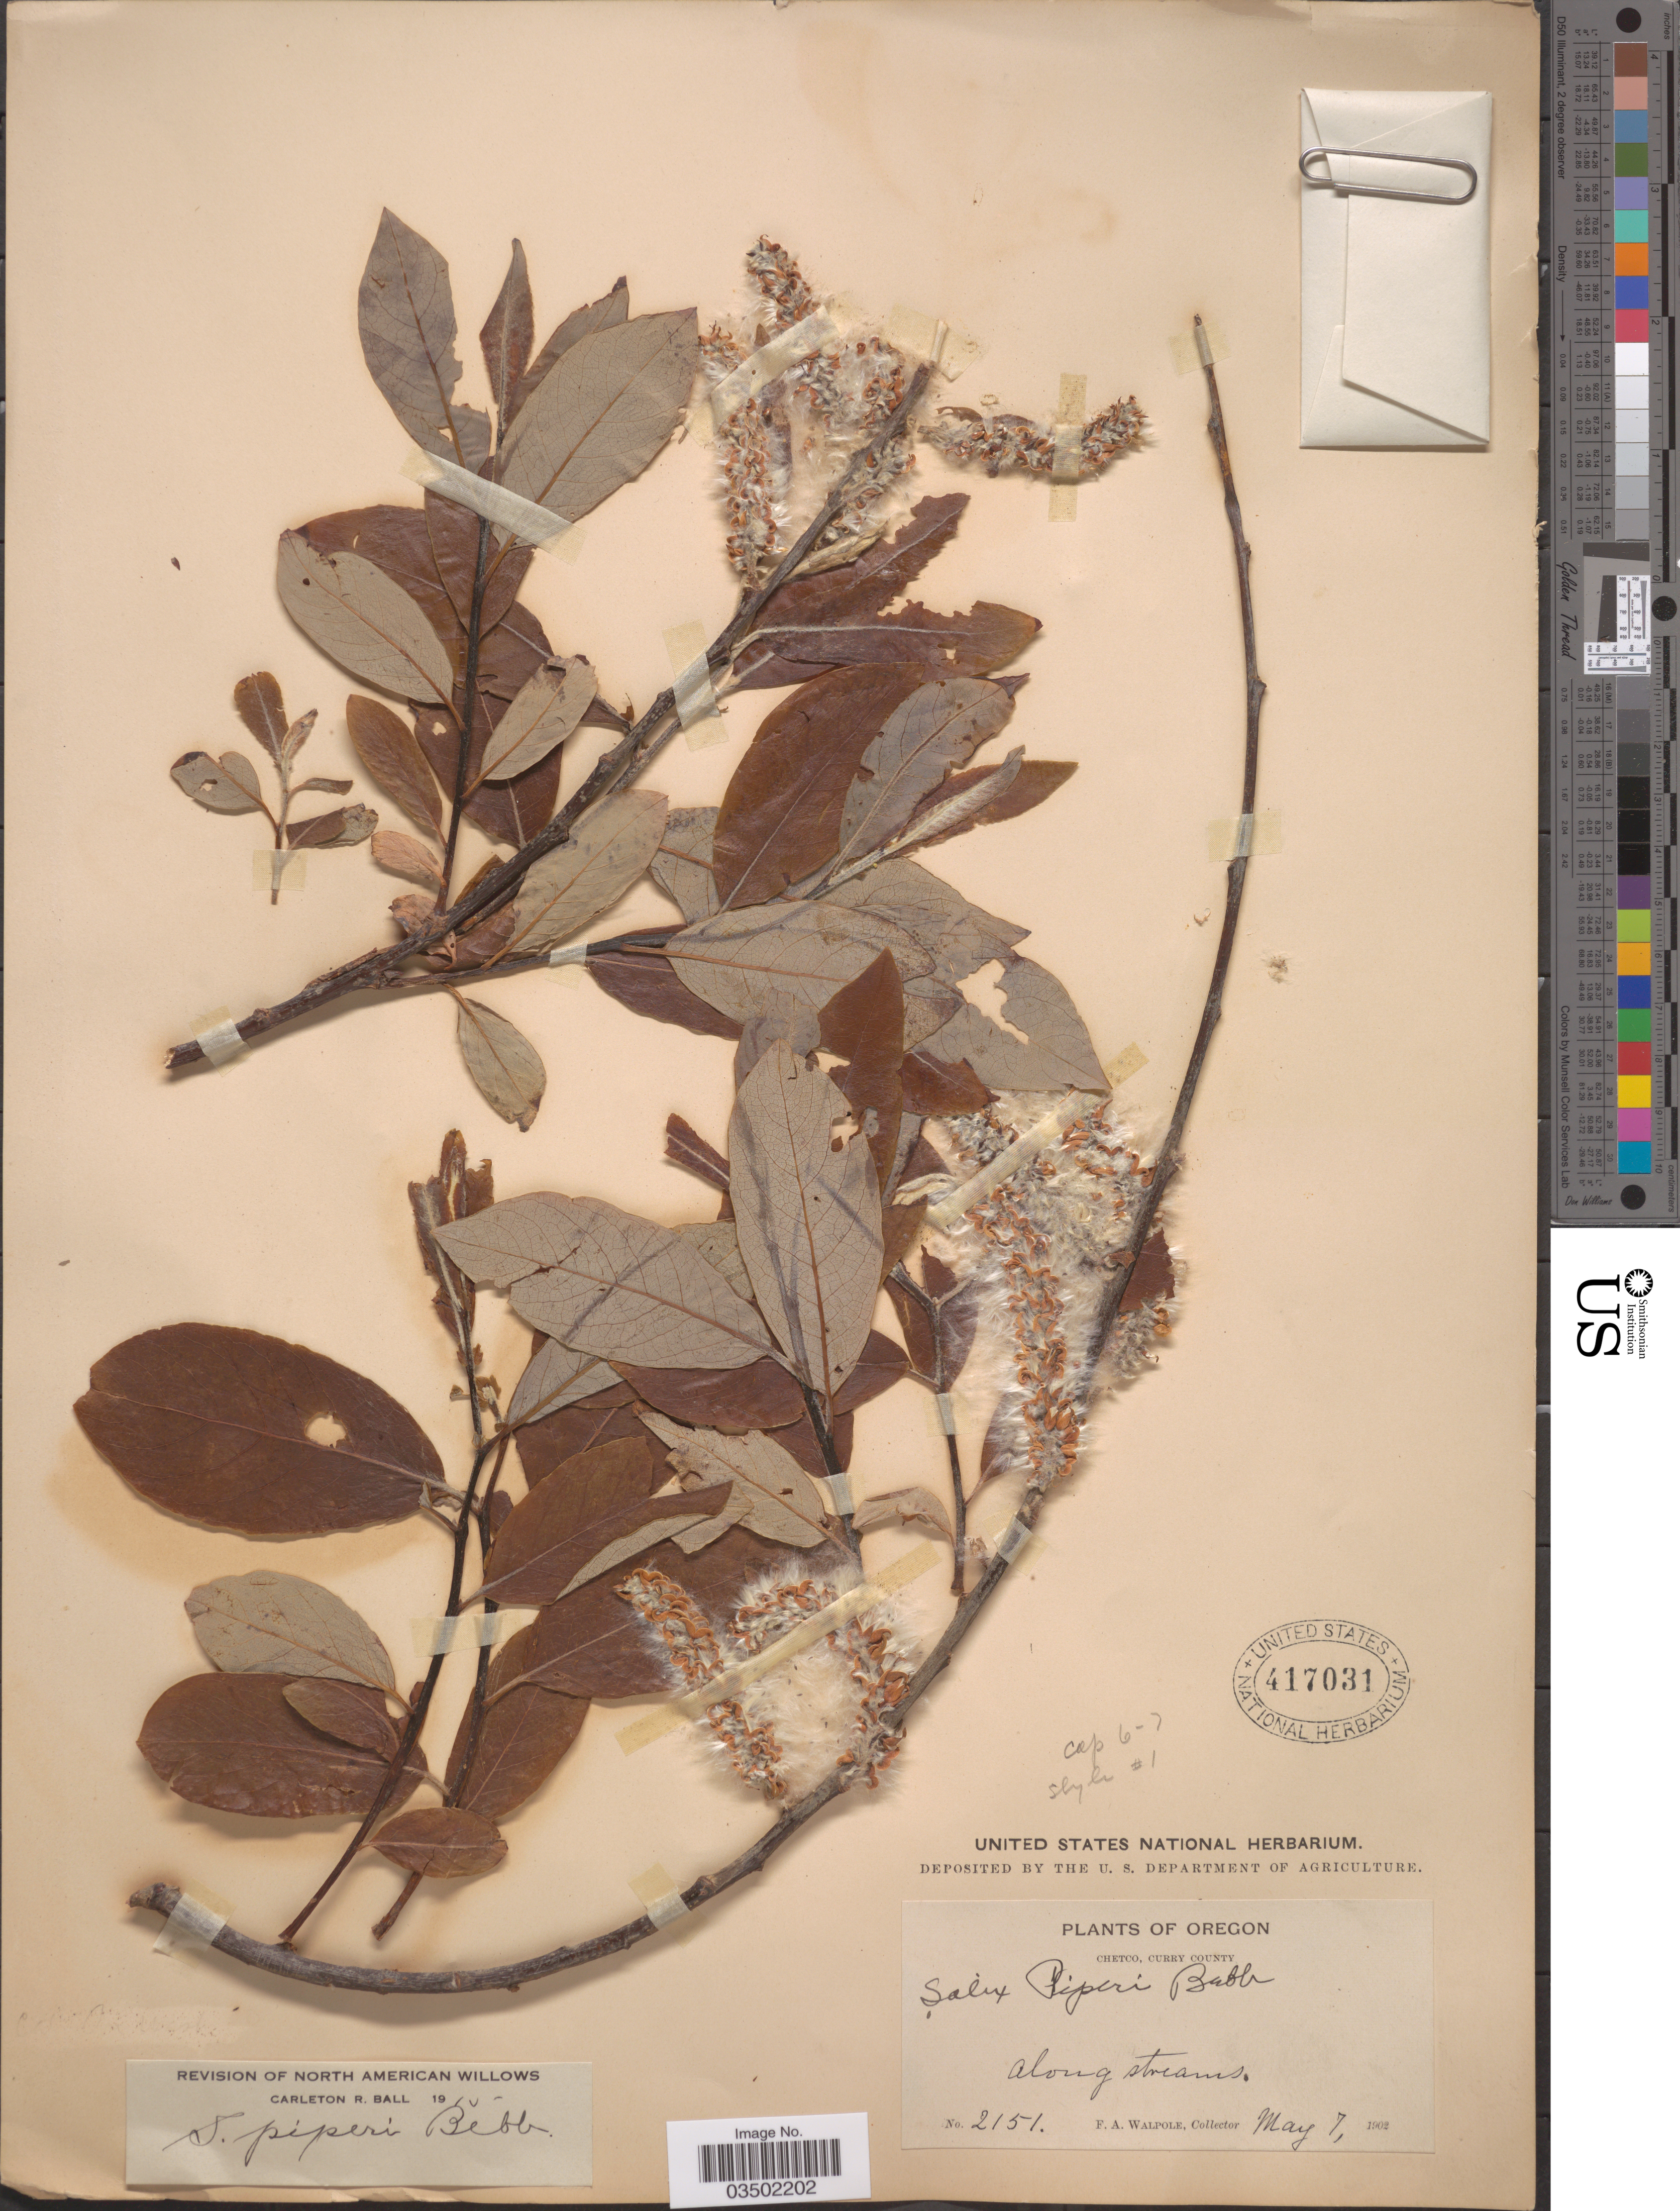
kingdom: Plantae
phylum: Tracheophyta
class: Magnoliopsida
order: Malpighiales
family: Salicaceae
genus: Salix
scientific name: Salix piperi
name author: Bebb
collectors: F. Walpole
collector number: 2151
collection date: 1902-05-07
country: United States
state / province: Oregon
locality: Chetco, Curry County. Along streams.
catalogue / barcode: US 417031